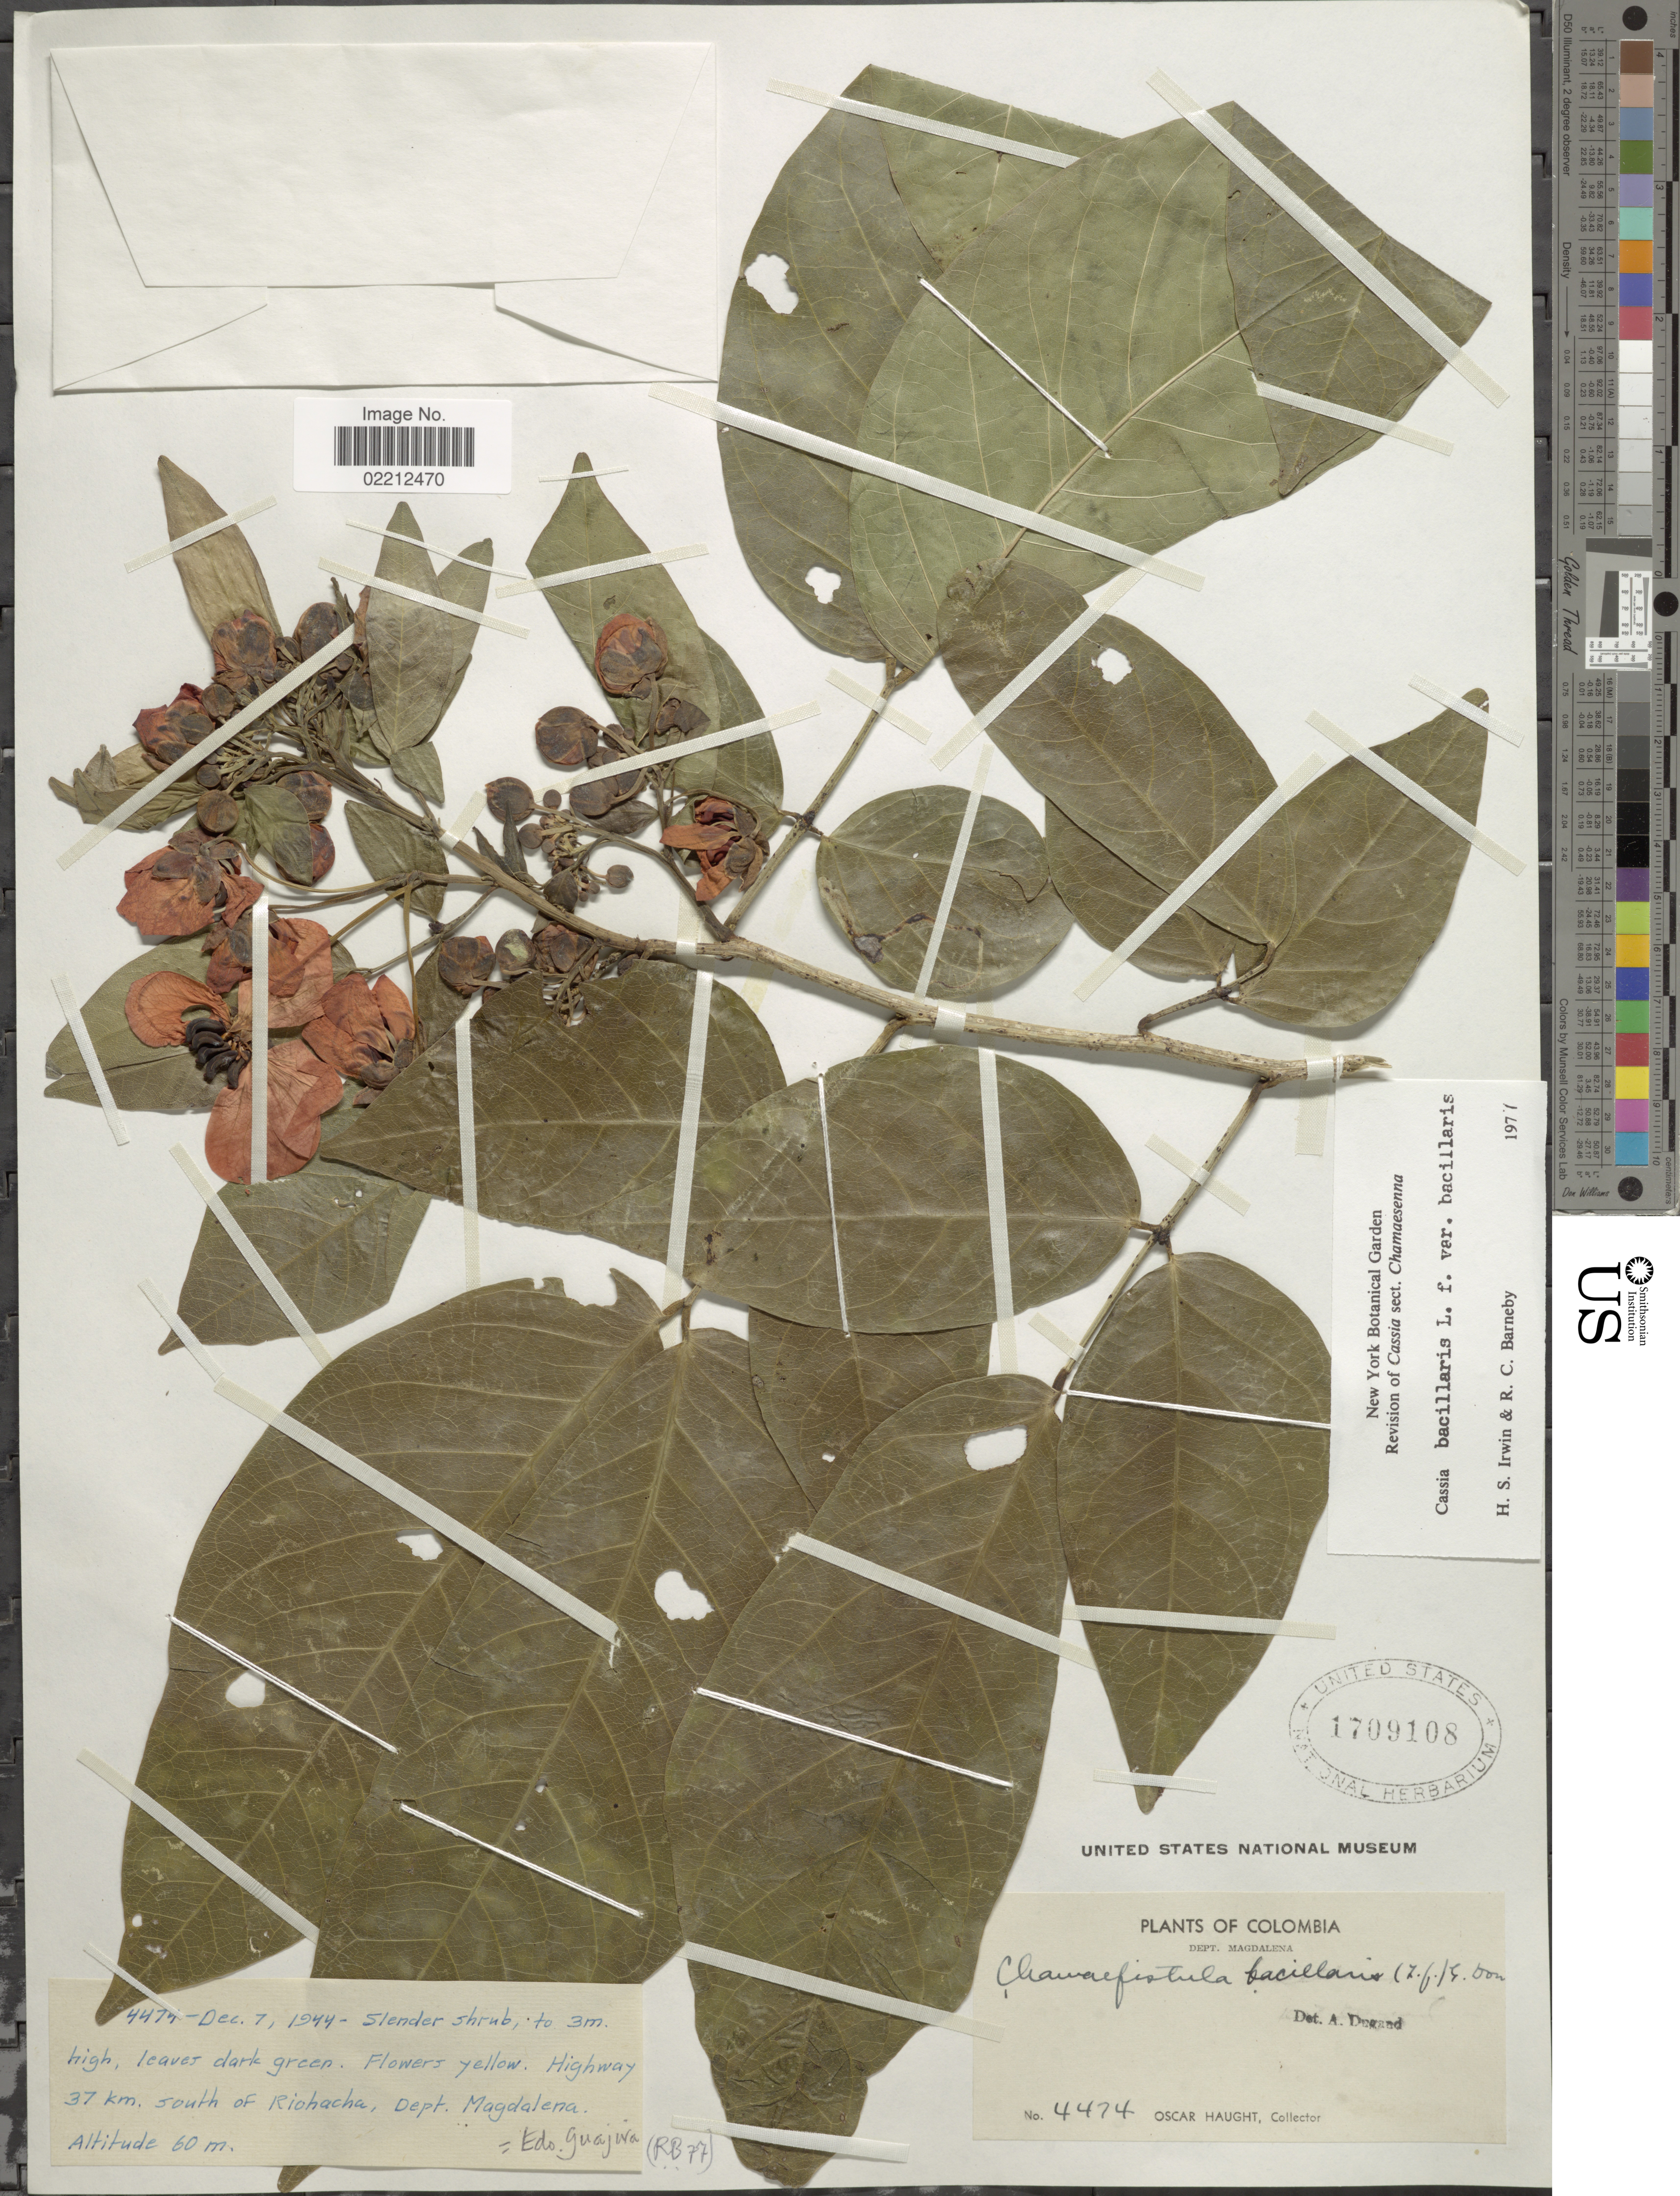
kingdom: Plantae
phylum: Tracheophyta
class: Magnoliopsida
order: Fabales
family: Fabaceae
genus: Senna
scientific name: Senna bacillaris var. bacillaris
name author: (L. f.) H.S. Irwin & Barneby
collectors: O. Haught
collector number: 4474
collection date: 1944-12-07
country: Colombia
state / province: Magdalena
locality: Dept. Magdalena. Highway 37 km. south of Riochacha.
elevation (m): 60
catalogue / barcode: US 1709108